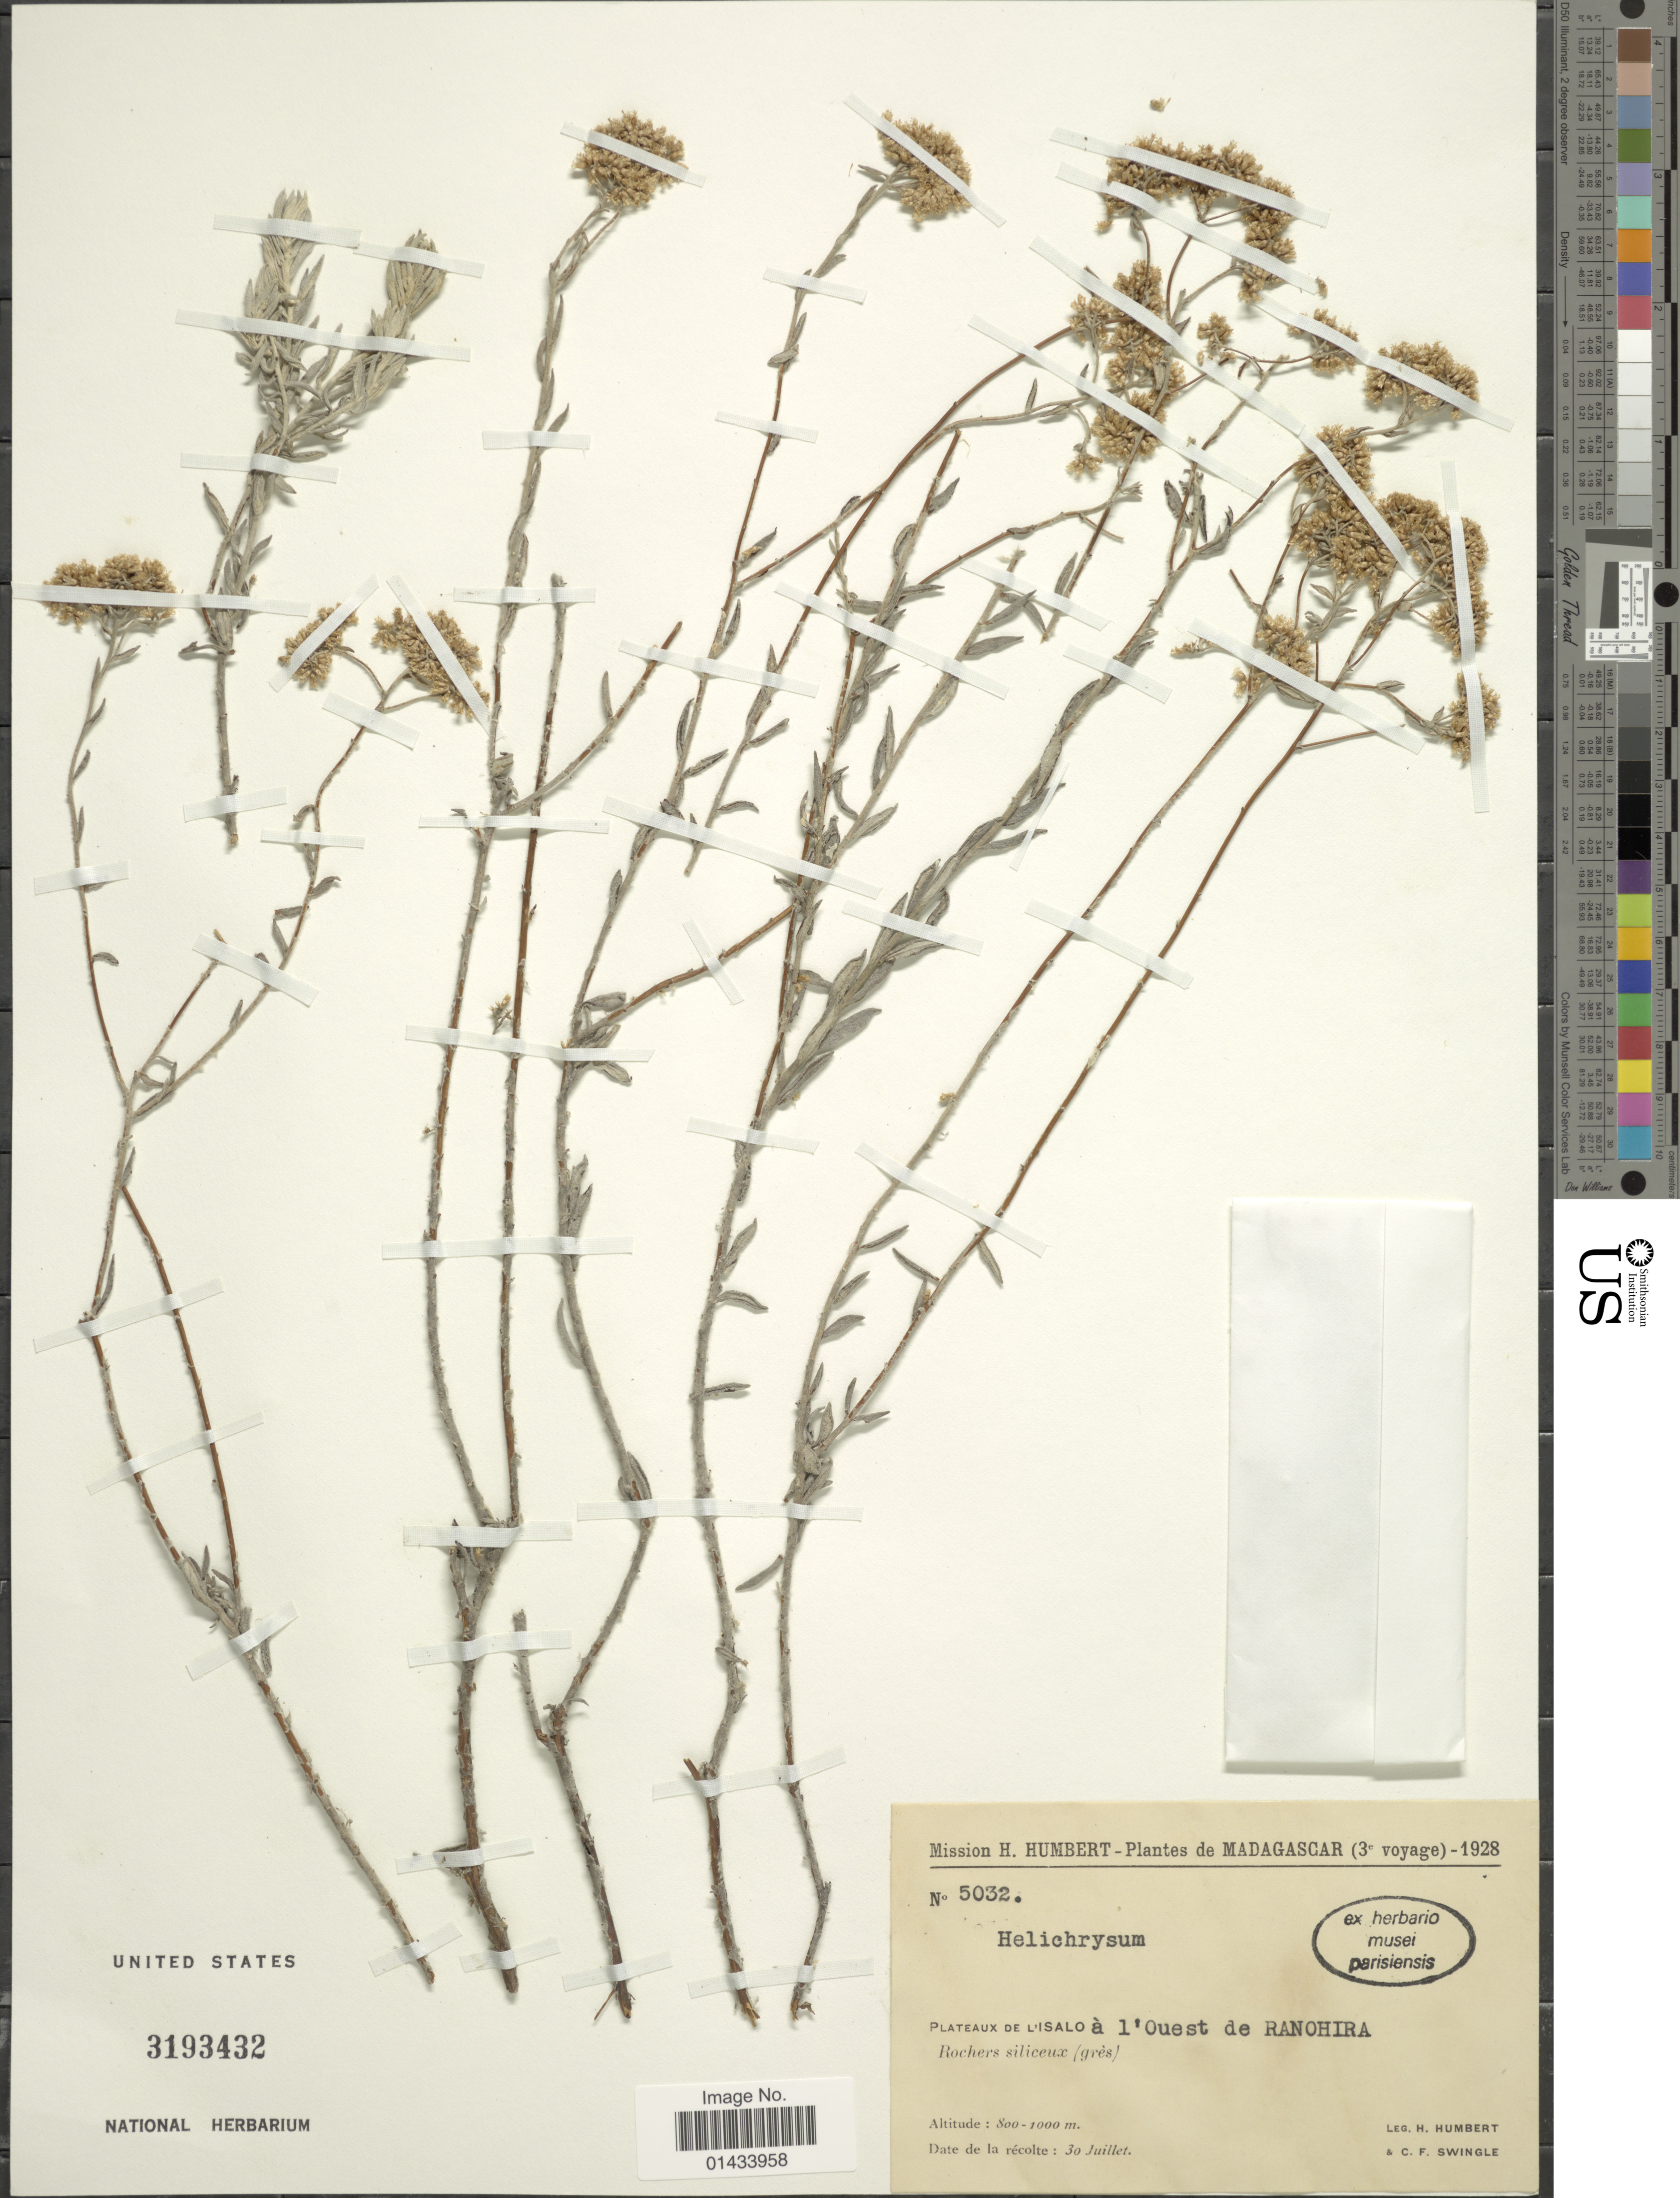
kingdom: Plantae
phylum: Tracheophyta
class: Magnoliopsida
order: Asterales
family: Asteraceae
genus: Helichrysum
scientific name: Helichrysum sp.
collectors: H. Humbert & C. Swingle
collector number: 5032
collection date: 1928-07-30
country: Madagascar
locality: De l'Islao á Quest de Ranohira, Rocher siliceus (grés)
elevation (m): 800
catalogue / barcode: US 3193432